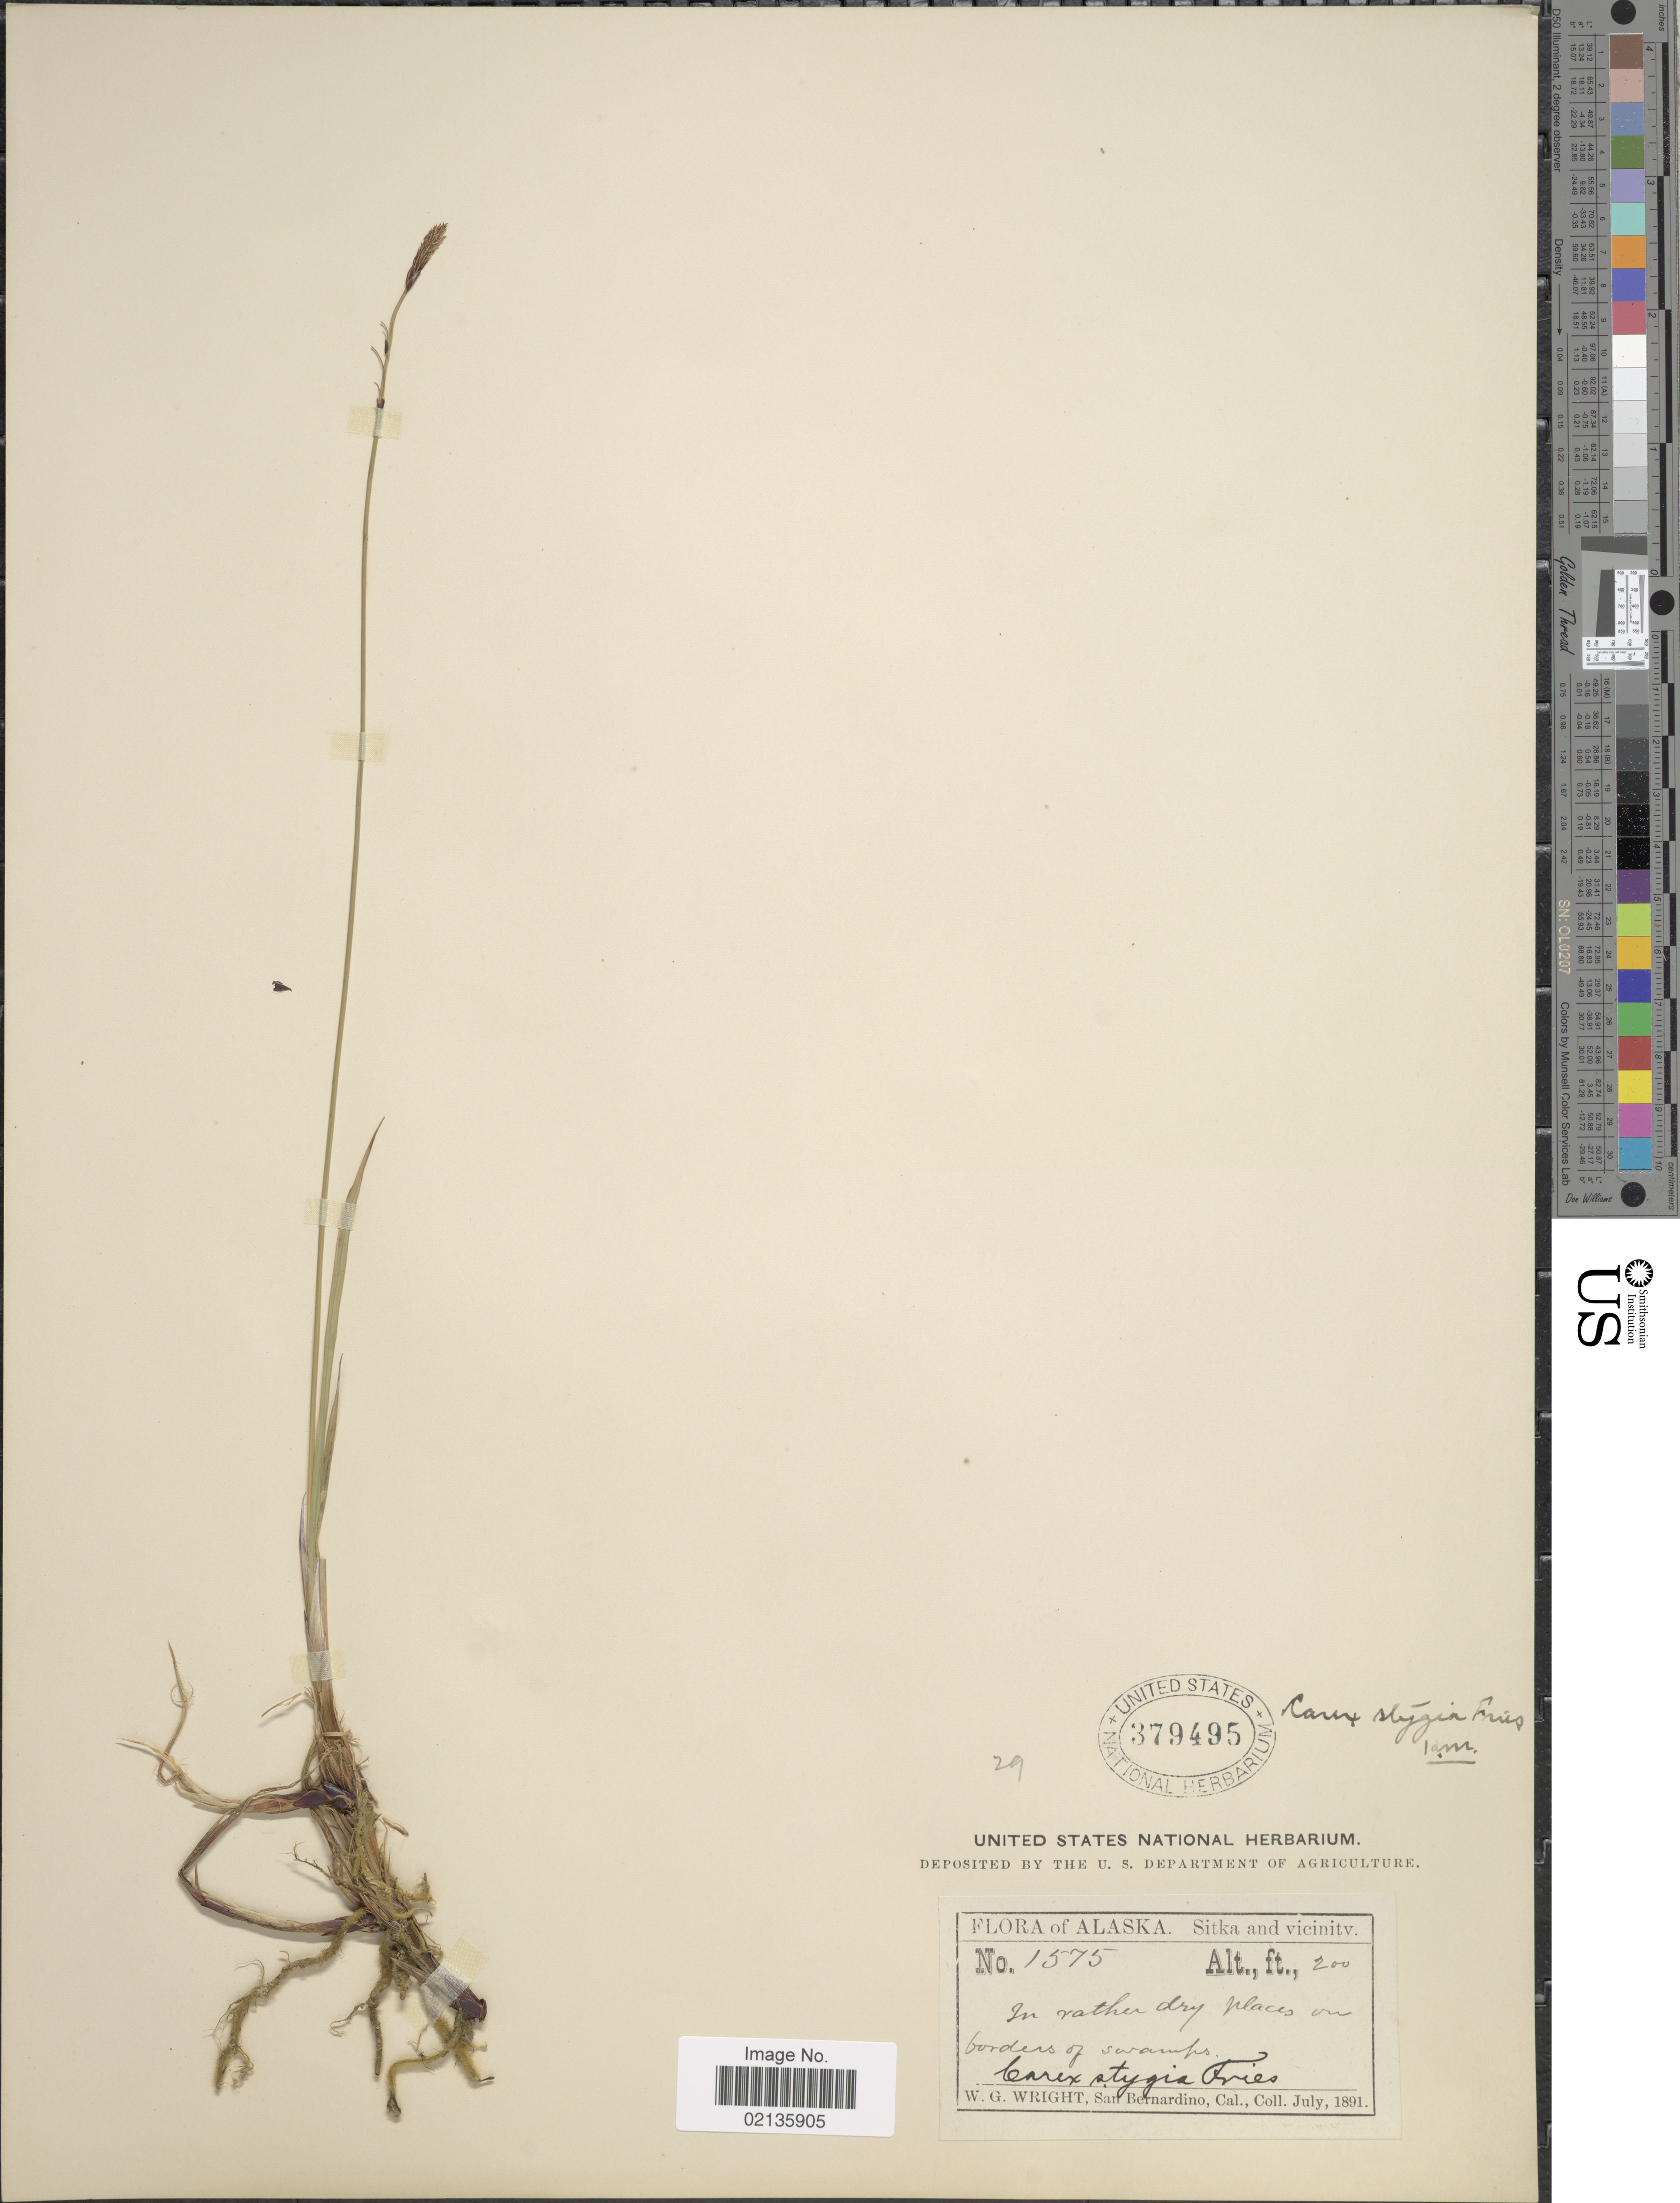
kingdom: Plantae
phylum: Tracheophyta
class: Liliopsida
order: Poales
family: Cyperaceae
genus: Carex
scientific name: Carex x stygia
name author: Fr.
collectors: W. G. Wright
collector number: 1575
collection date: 1891-07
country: United States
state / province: Alaska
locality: Sitka and Vicinity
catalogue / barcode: US 379495